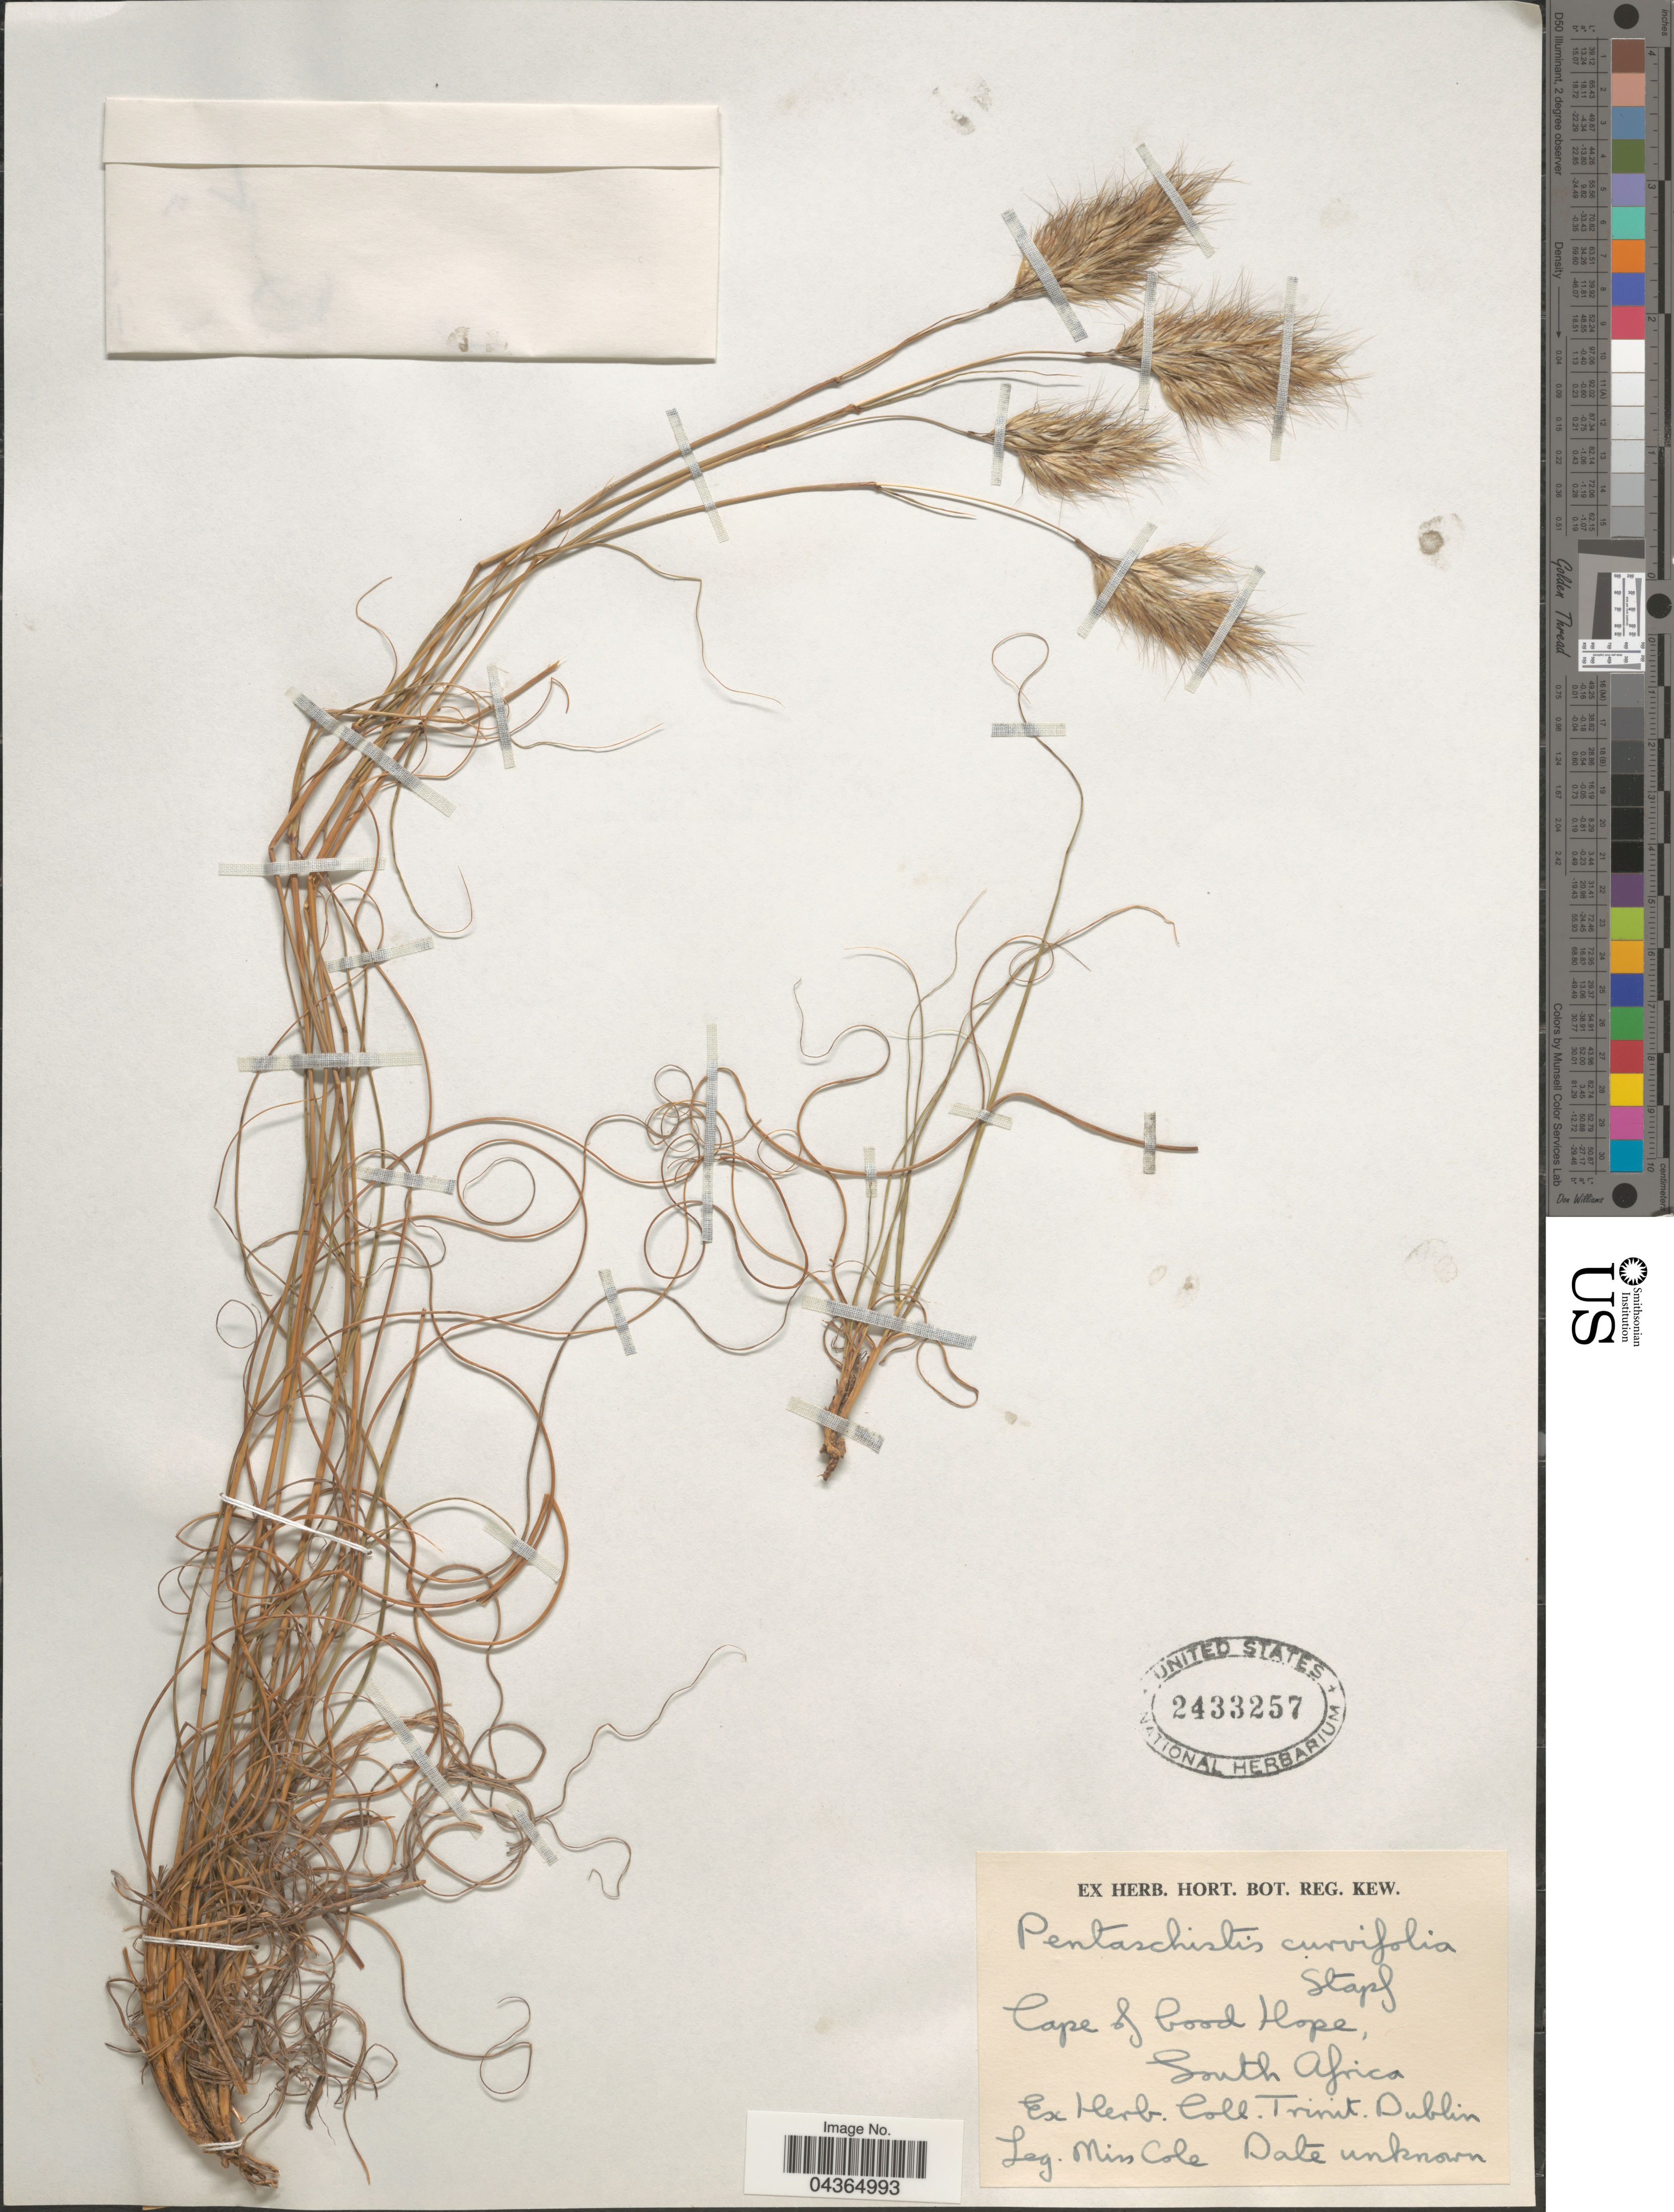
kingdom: Plantae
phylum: Tracheophyta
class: Liliopsida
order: Poales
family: Poaceae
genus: Pentameris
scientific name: Pentameris curvifolia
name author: (Schrad.) Steud.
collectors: Cole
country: South Africa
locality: Cape of Good Hope.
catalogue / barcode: US 2433257